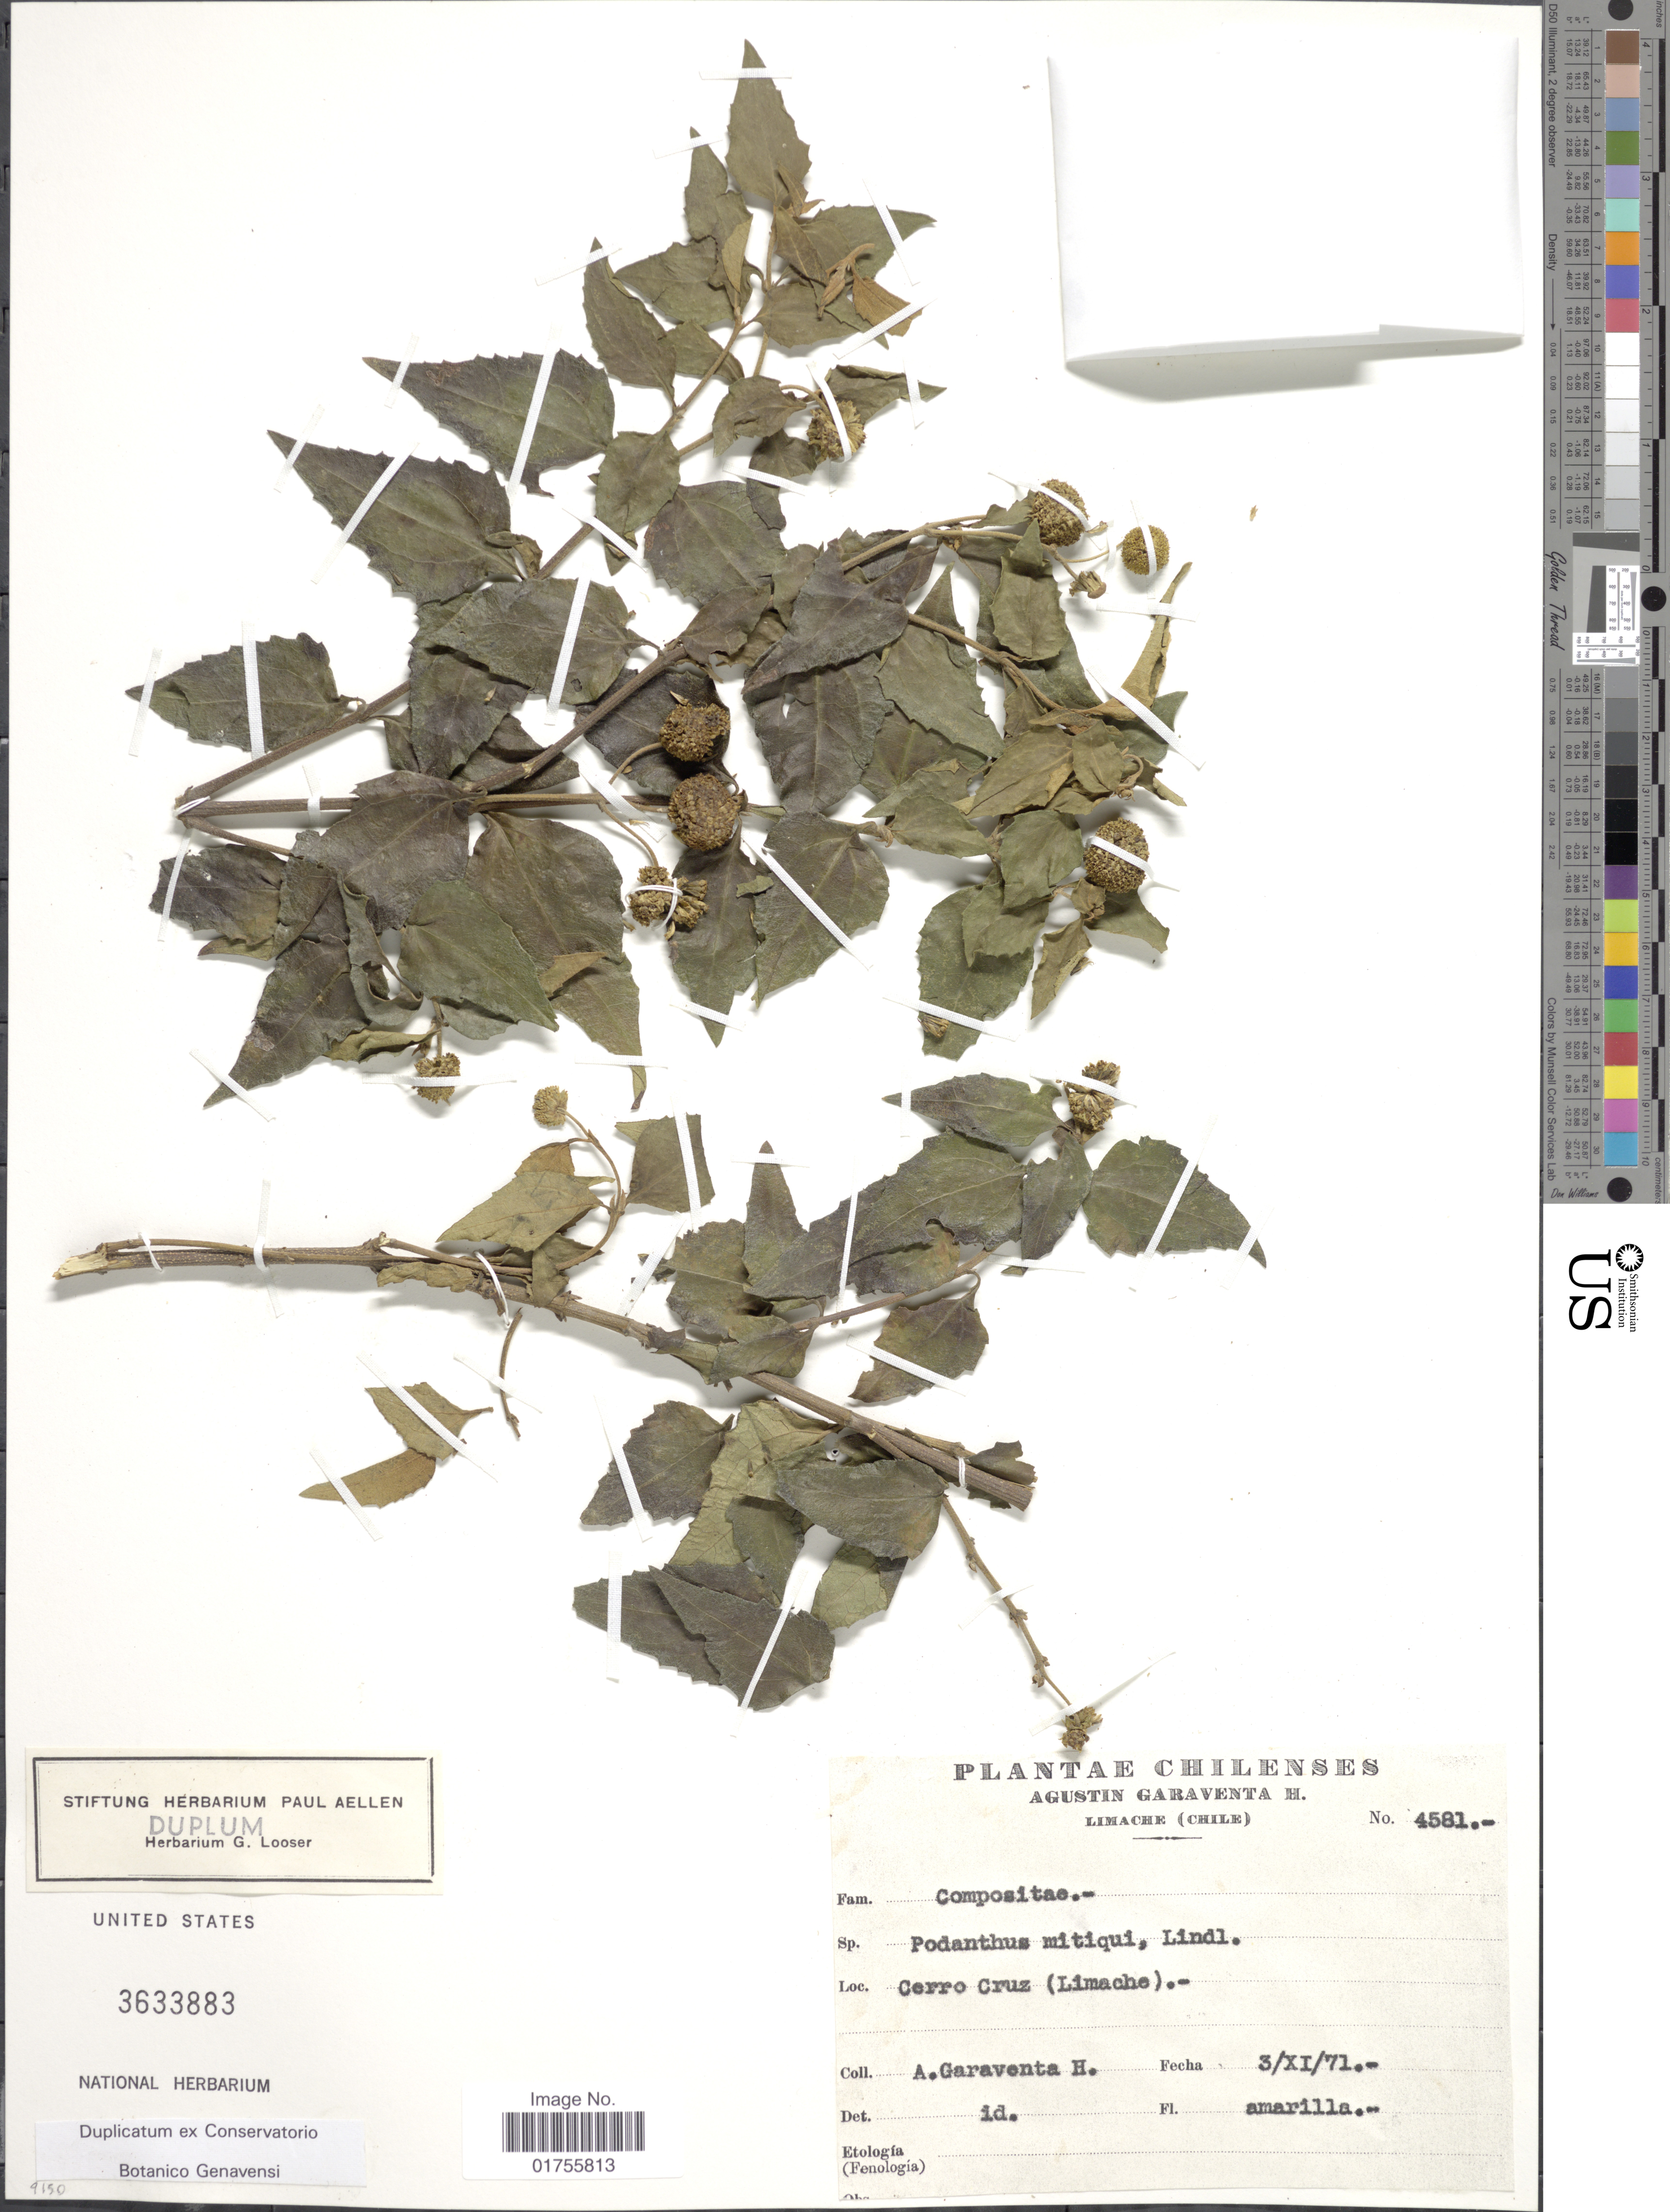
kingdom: Plantae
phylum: Tracheophyta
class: Magnoliopsida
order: Asterales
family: Asteraceae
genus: Podanthus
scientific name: Podanthus mitiqui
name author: Lindl.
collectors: A. Garaventa H.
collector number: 4581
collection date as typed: Transcribed d/m/y: 3/11/71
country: Chile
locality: Cerro Cruz (Limache)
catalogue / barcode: US 3633883